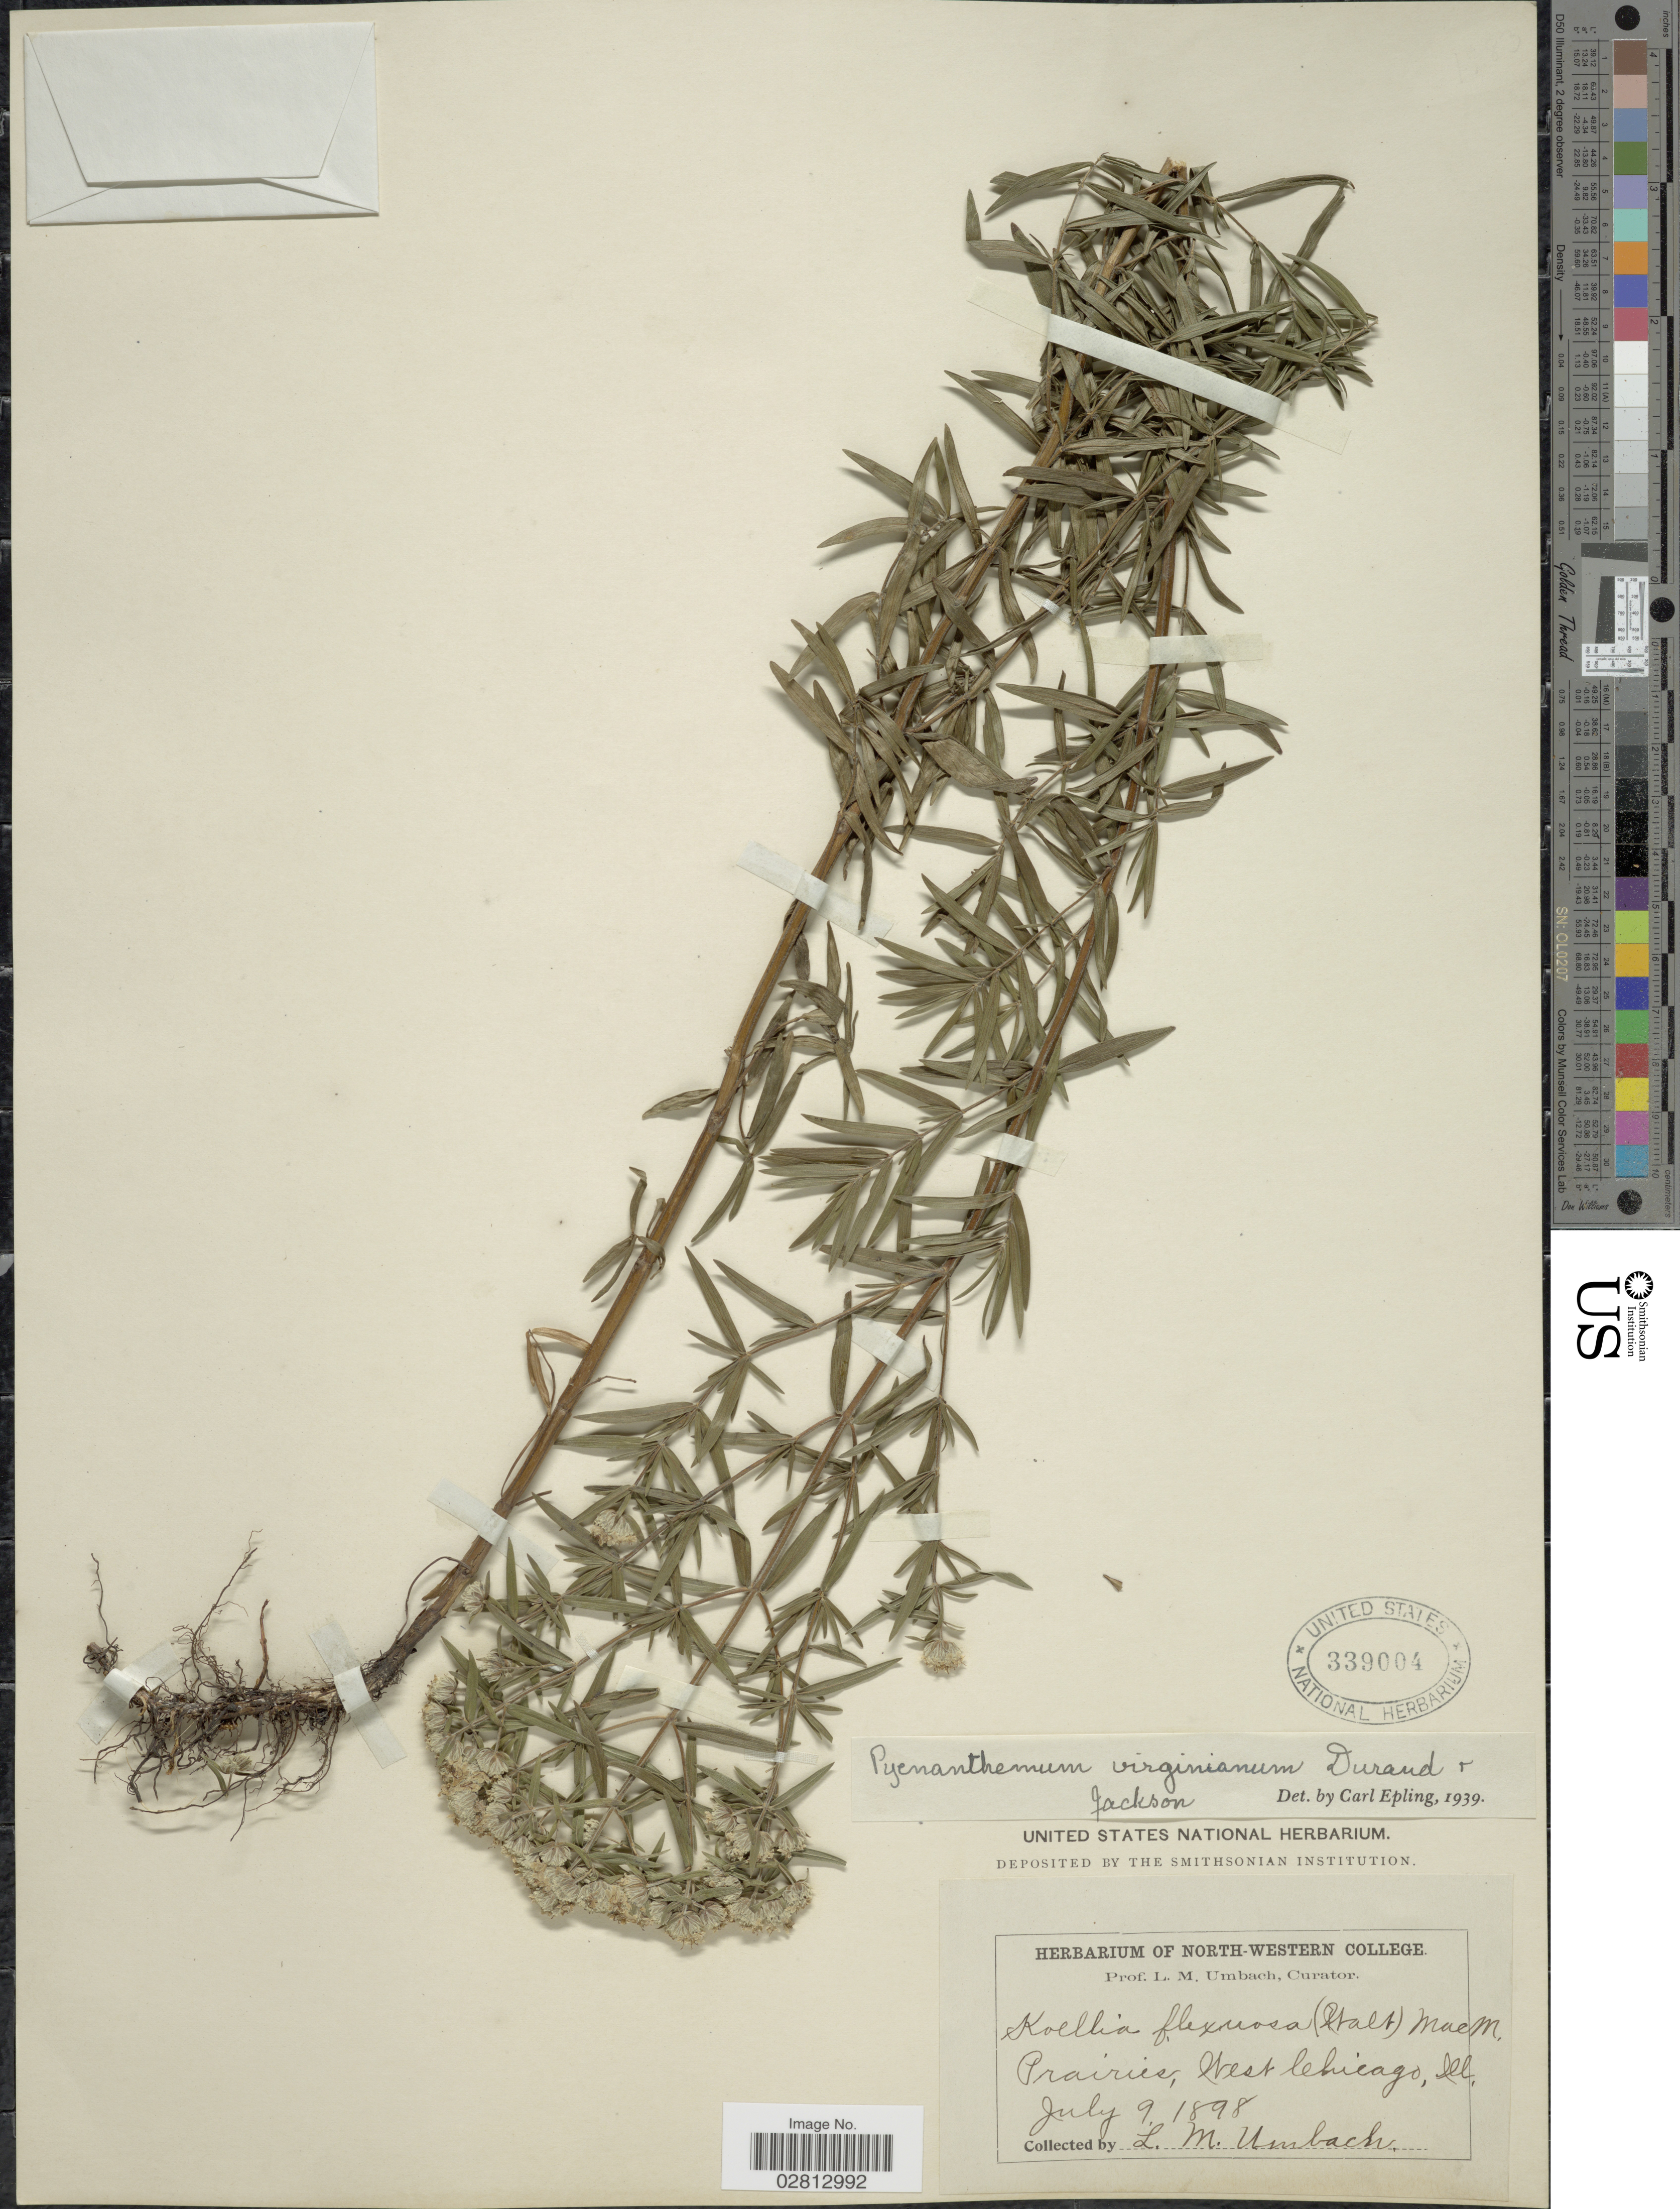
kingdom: Plantae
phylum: Tracheophyta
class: Magnoliopsida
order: Lamiales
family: Lamiaceae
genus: Pycnanthemum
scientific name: Pycnanthemum virginianum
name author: (L.) Durand & B.D. Jacks. ex B.L. Rob. & Fernald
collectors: L. M. Umbach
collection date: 1898-07-09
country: United States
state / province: Illinois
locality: Prairies, West Chicago.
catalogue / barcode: US 339004